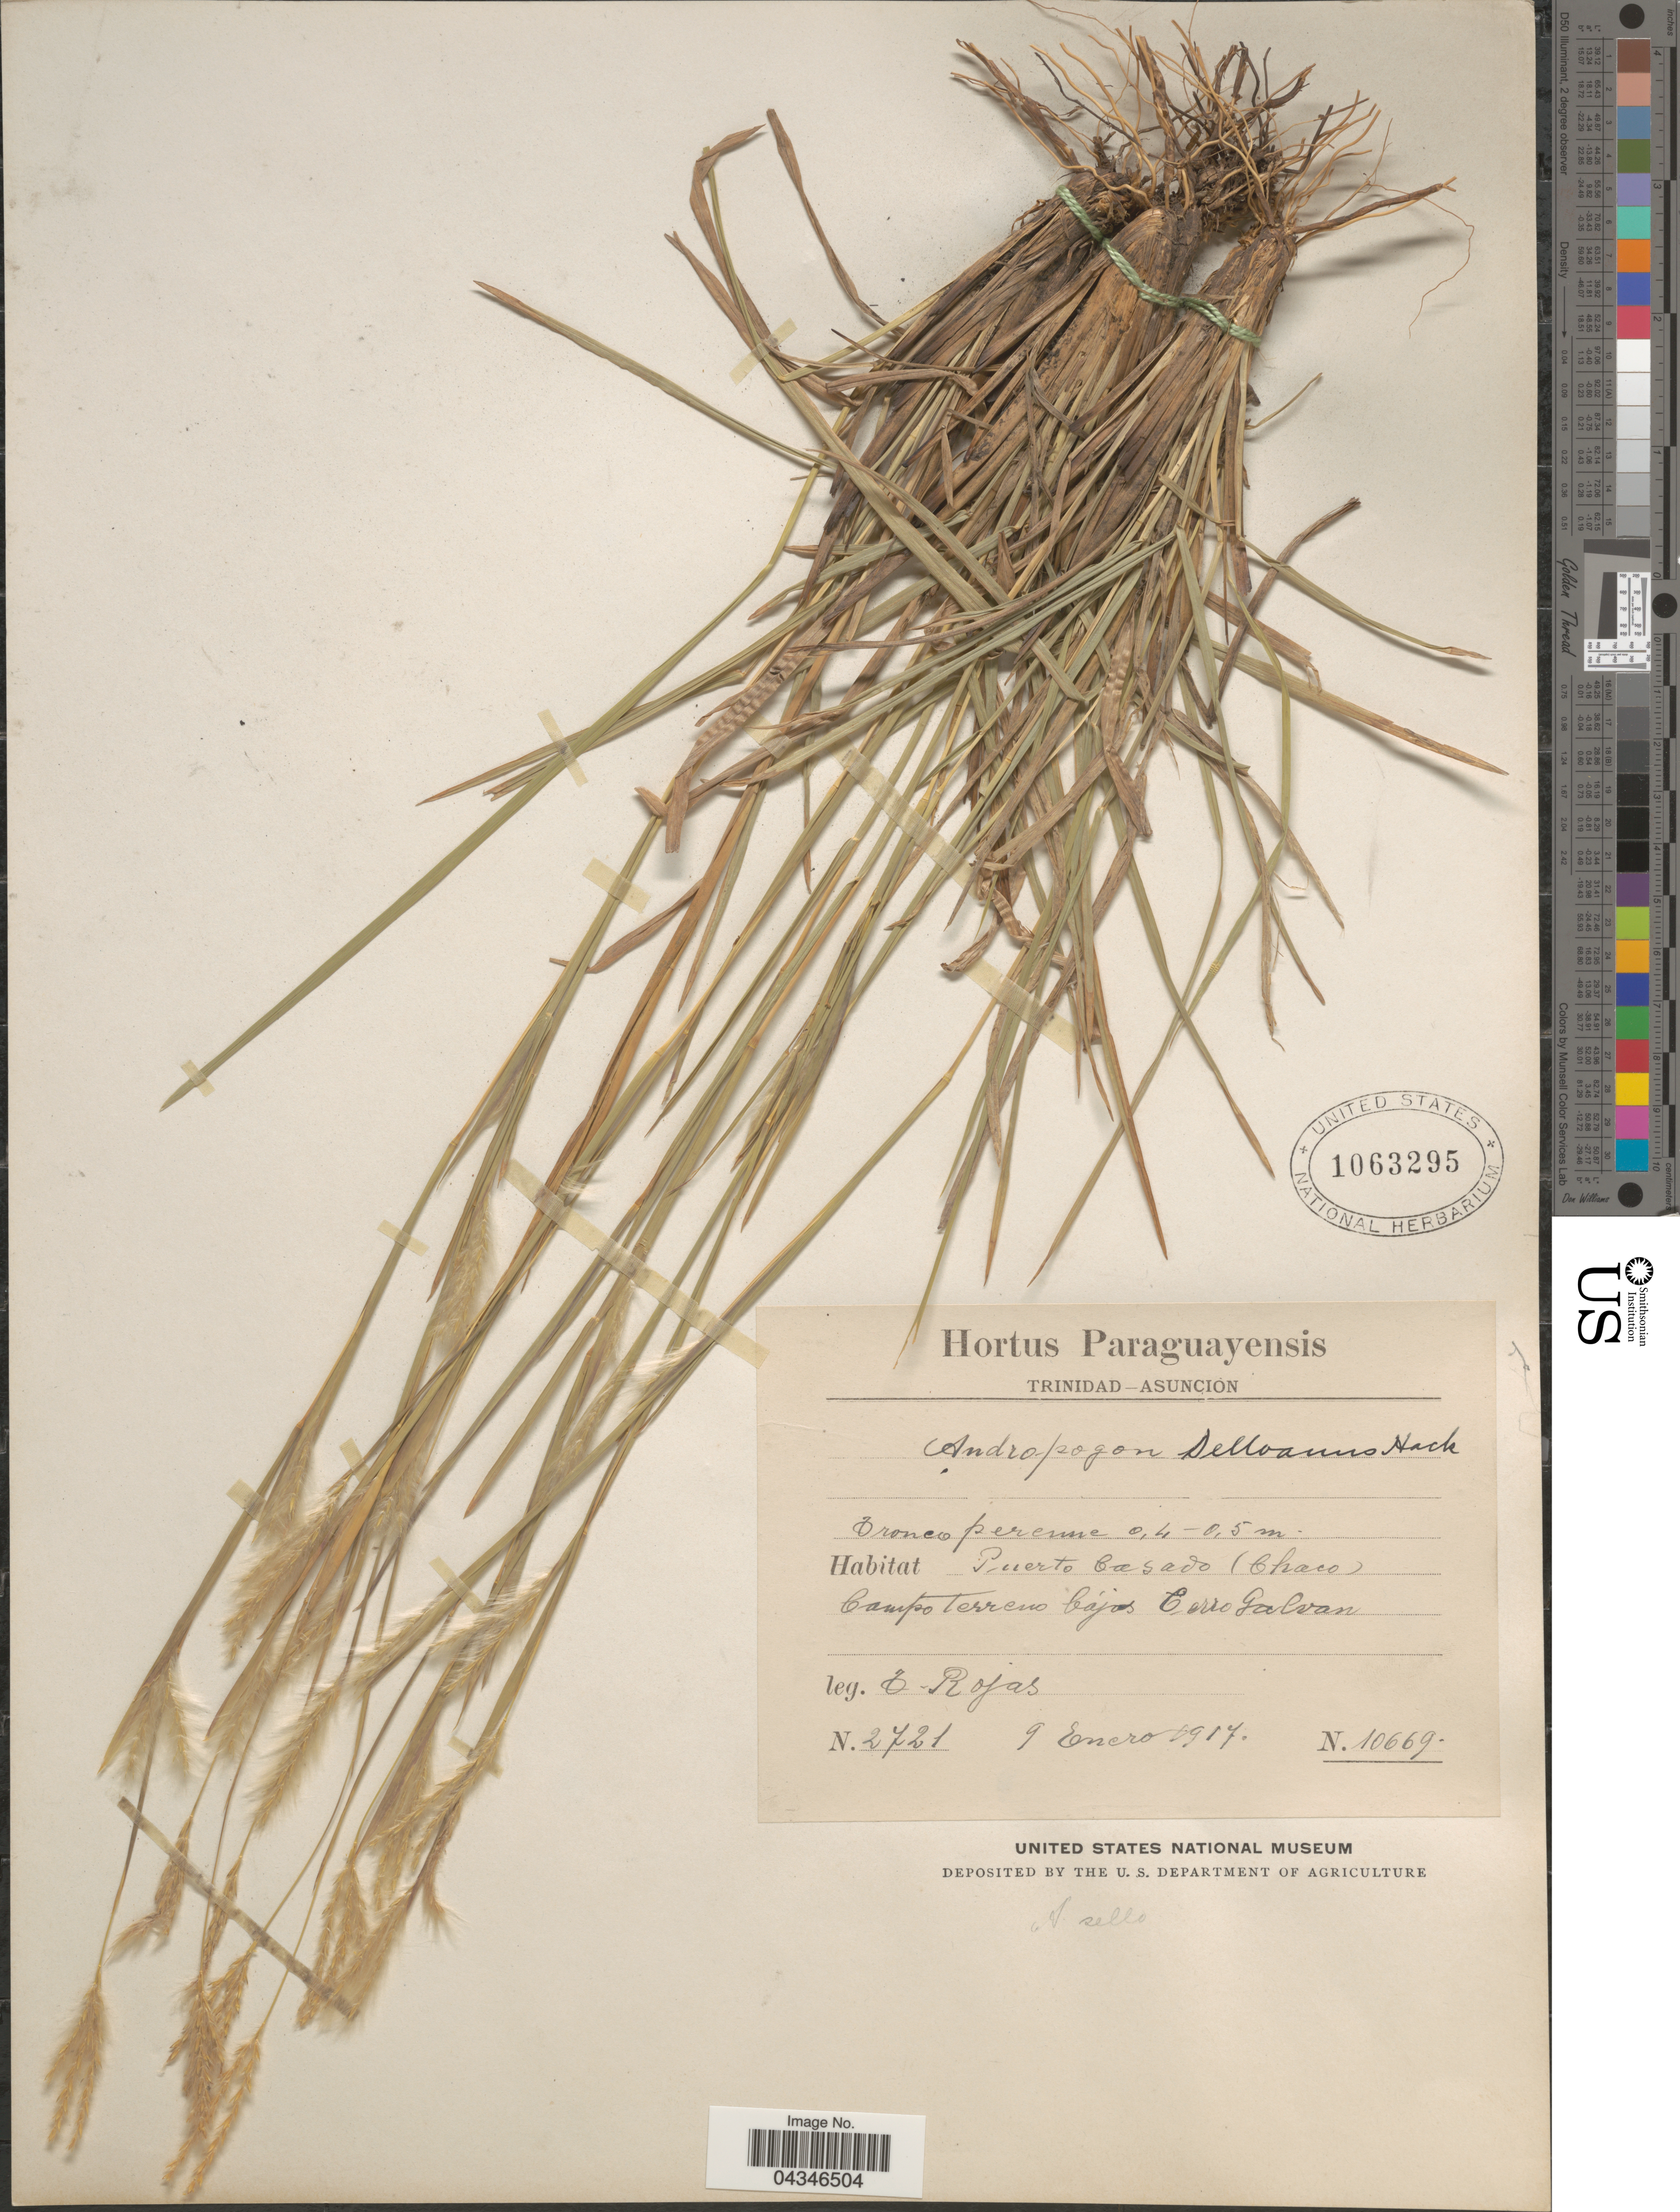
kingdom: Plantae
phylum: Tracheophyta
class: Liliopsida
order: Poales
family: Poaceae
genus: Andropogon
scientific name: Andropogon selloanus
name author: (Hack.) Hack.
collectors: T. Rojas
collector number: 2721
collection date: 1917-01-09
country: Paraguay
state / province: Asuncion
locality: Puerto Casado (Chaco). Campo Terreno bajos Cerro Galvan.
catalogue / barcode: US 1063295